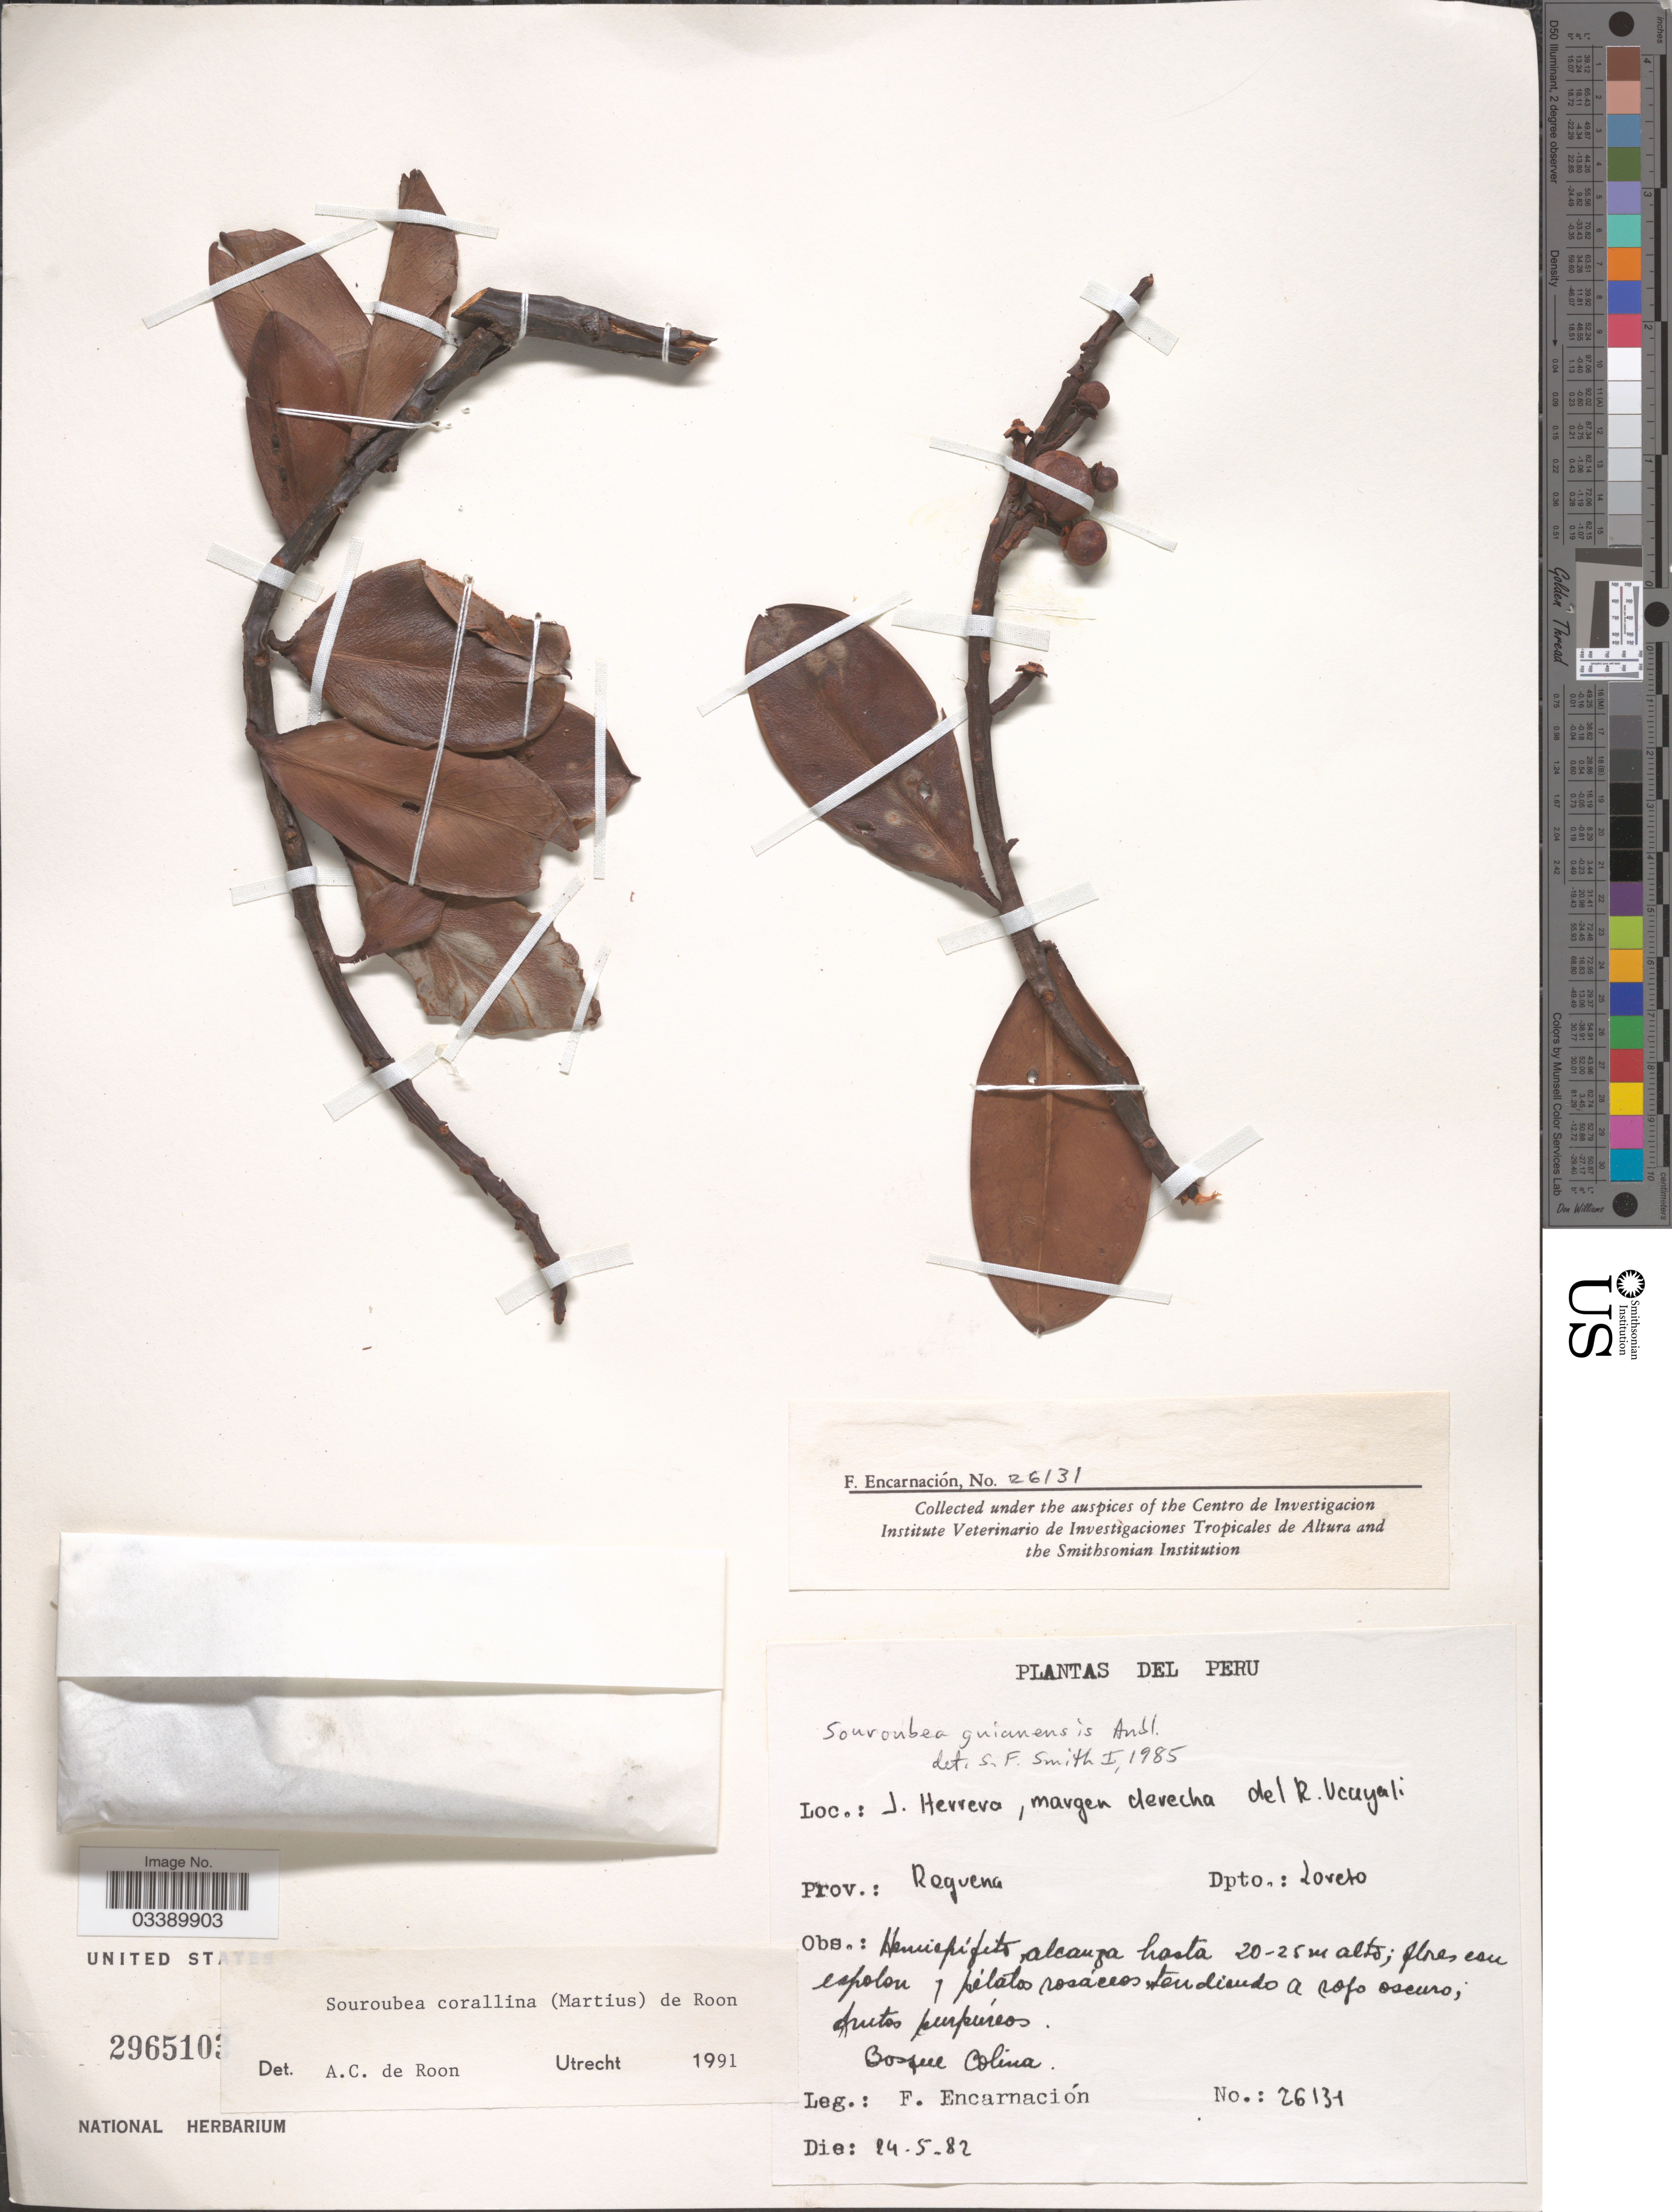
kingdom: Plantae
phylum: Tracheophyta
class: Magnoliopsida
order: Ericales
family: Marcgraviaceae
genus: Souroubea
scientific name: Souroubea corallina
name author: (Mart.) de Roon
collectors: F. Encarnación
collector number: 26131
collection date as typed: Transcribed d/m/y: 24/5/82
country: Peru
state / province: Loreto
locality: J. Herrera, margen derecha del R. Ucuyali. Prov.: Reguena. Dpto.: Loreto.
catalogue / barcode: US 2965103